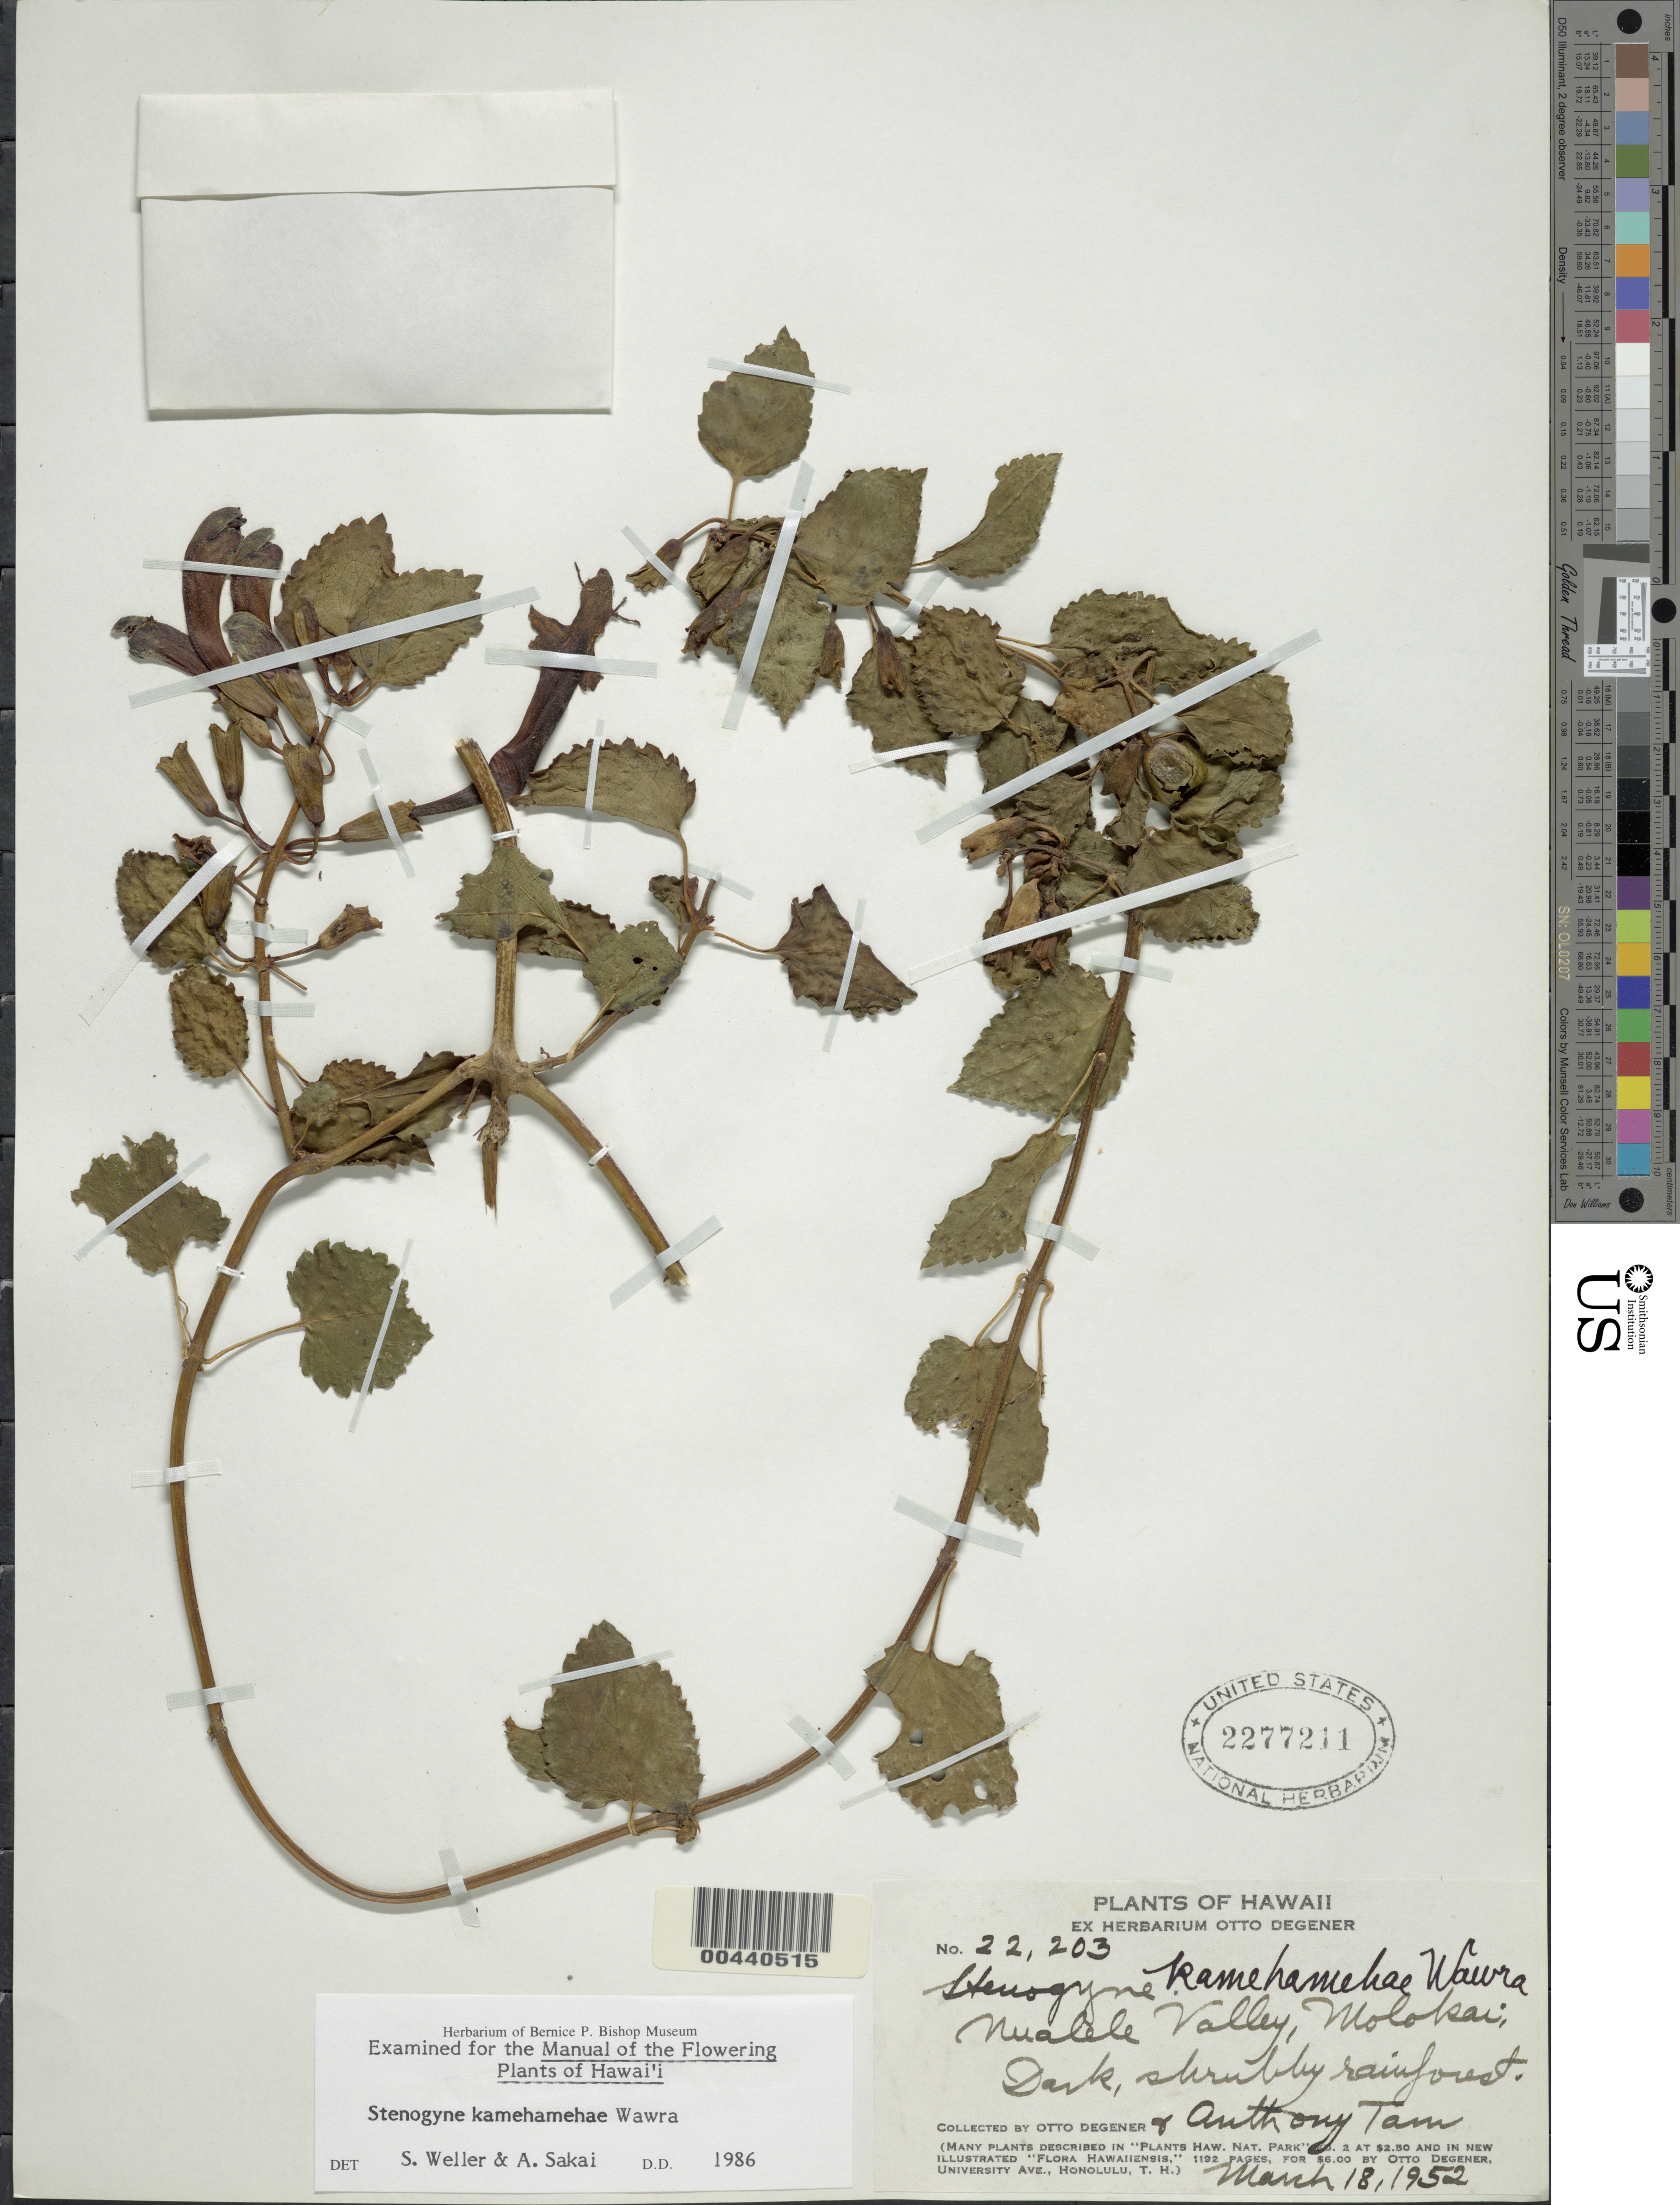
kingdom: Plantae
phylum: Tracheophyta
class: Magnoliopsida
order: Lamiales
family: Lamiaceae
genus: Stenogyne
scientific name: Stenogyne kamehamehae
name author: Wawra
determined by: Weller, Stephen G., (UNITED STATES)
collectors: O. Degener & A. Tam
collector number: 22203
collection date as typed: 18 Mar 1952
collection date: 1952-03-18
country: United States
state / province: Hawaii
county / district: Maui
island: Moloka'i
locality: Nualele Valley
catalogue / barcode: US 2277211